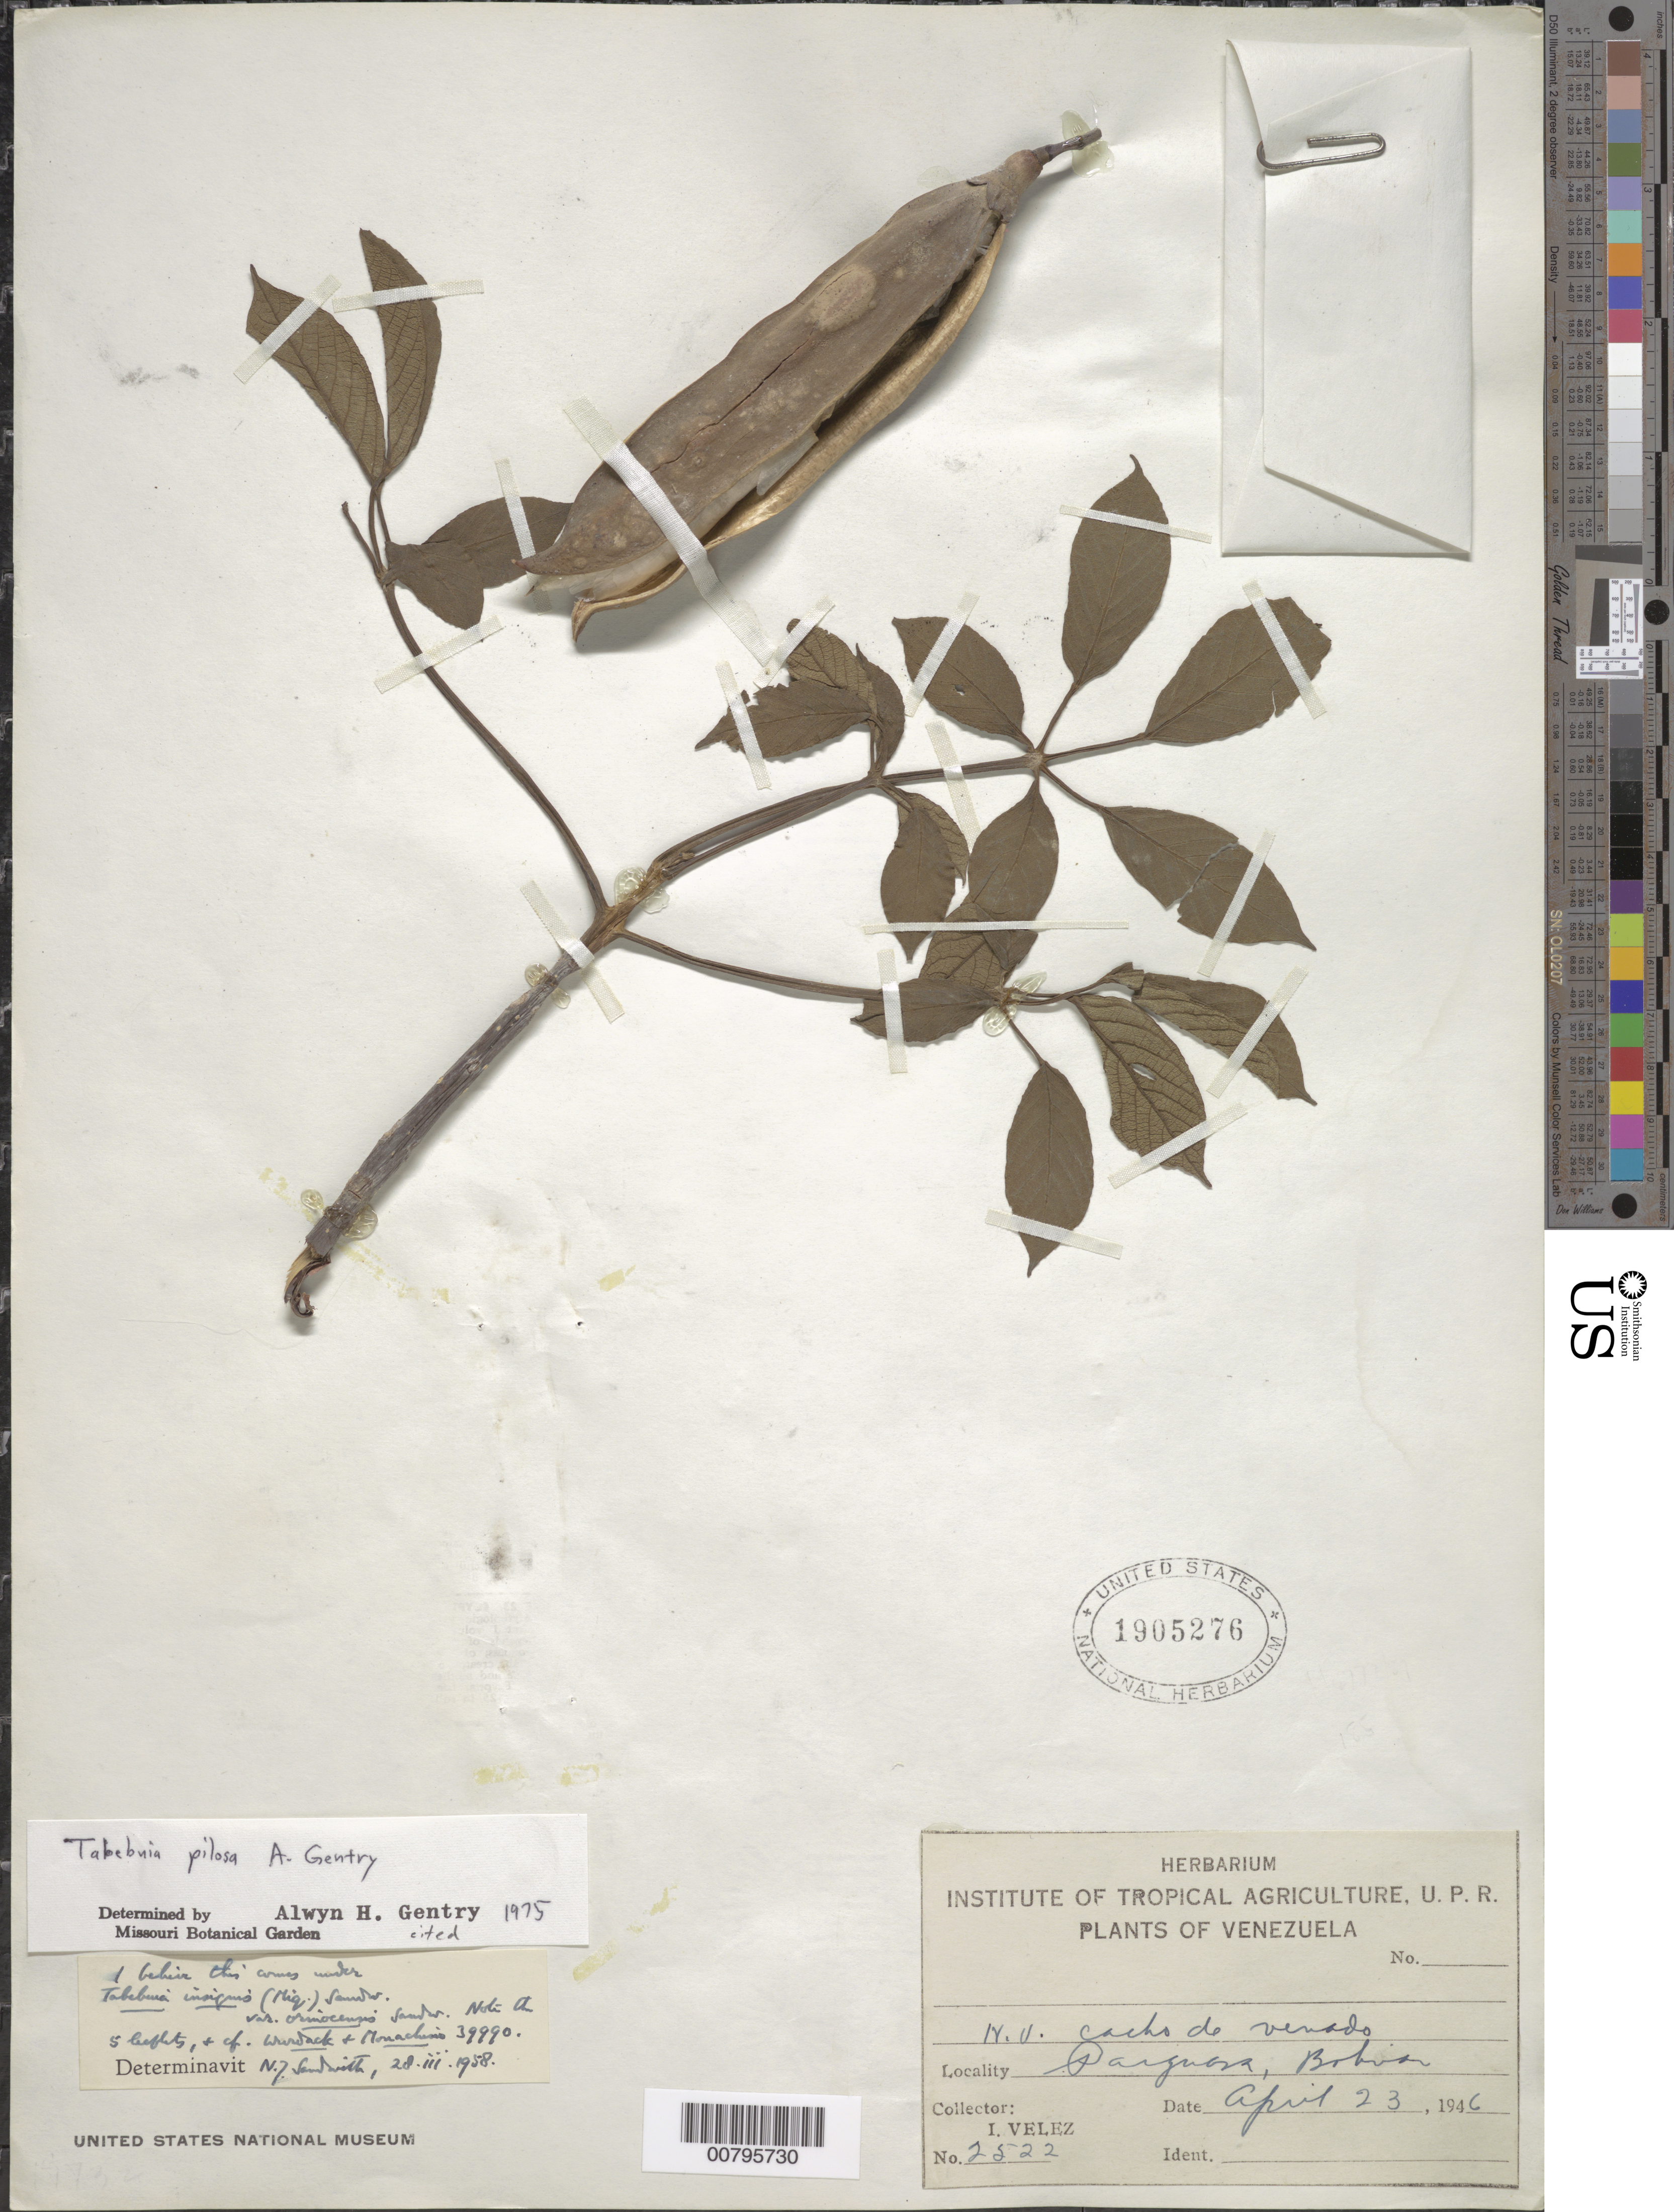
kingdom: Plantae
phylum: Tracheophyta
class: Magnoliopsida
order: Lamiales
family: Bignoniaceae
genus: Tabebuia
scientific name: Tabebuia pilosa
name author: A.H. Gentry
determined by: Gentry, A. H.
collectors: I. Velez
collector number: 2522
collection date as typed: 23-Apr-46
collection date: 1946-04-23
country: Venezuela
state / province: Bolívar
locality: Parguasa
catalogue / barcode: US 1905276